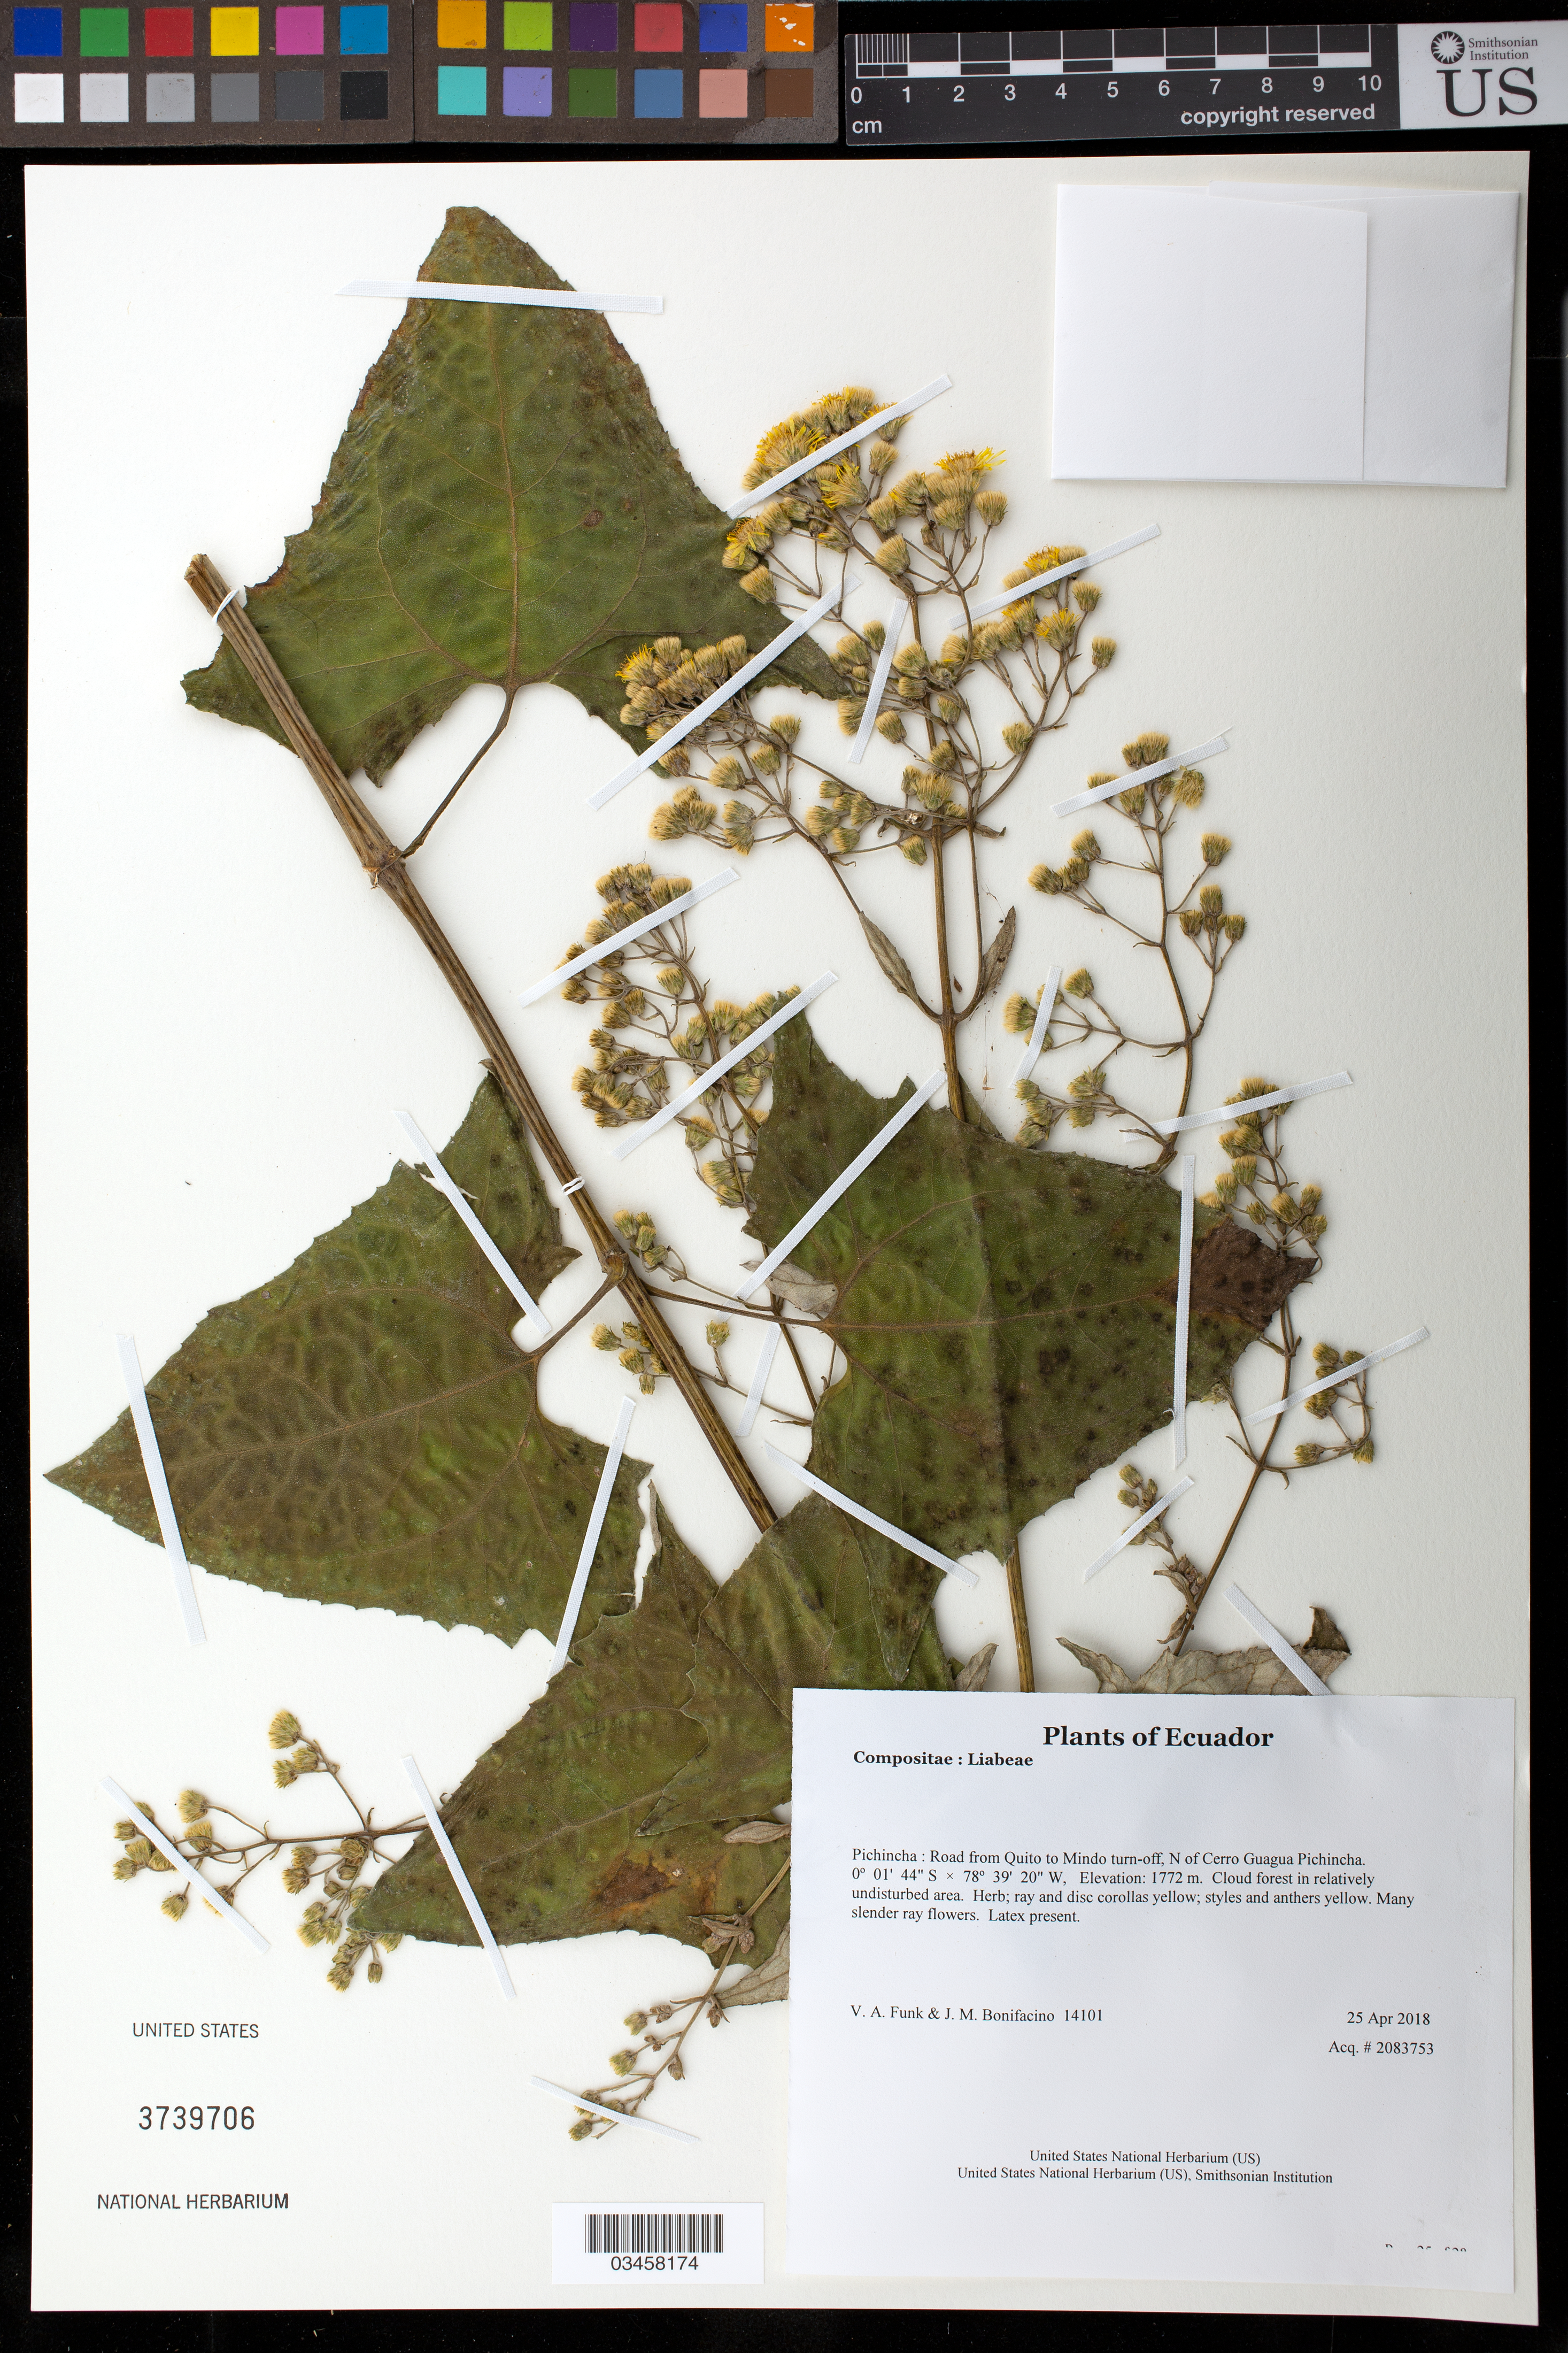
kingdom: Plantae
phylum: Tracheophyta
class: Magnoliopsida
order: Asterales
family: Asteraceae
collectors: V. Funk & M. Bonifacino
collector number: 14101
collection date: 2018-04-25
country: Ecuador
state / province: Pichincha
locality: Road from Quito to Mindo turn-off, N of Cerro Guagua Pichincha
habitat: Cloud forest in relatively undisturbed area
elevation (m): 1772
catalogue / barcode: US 3739706